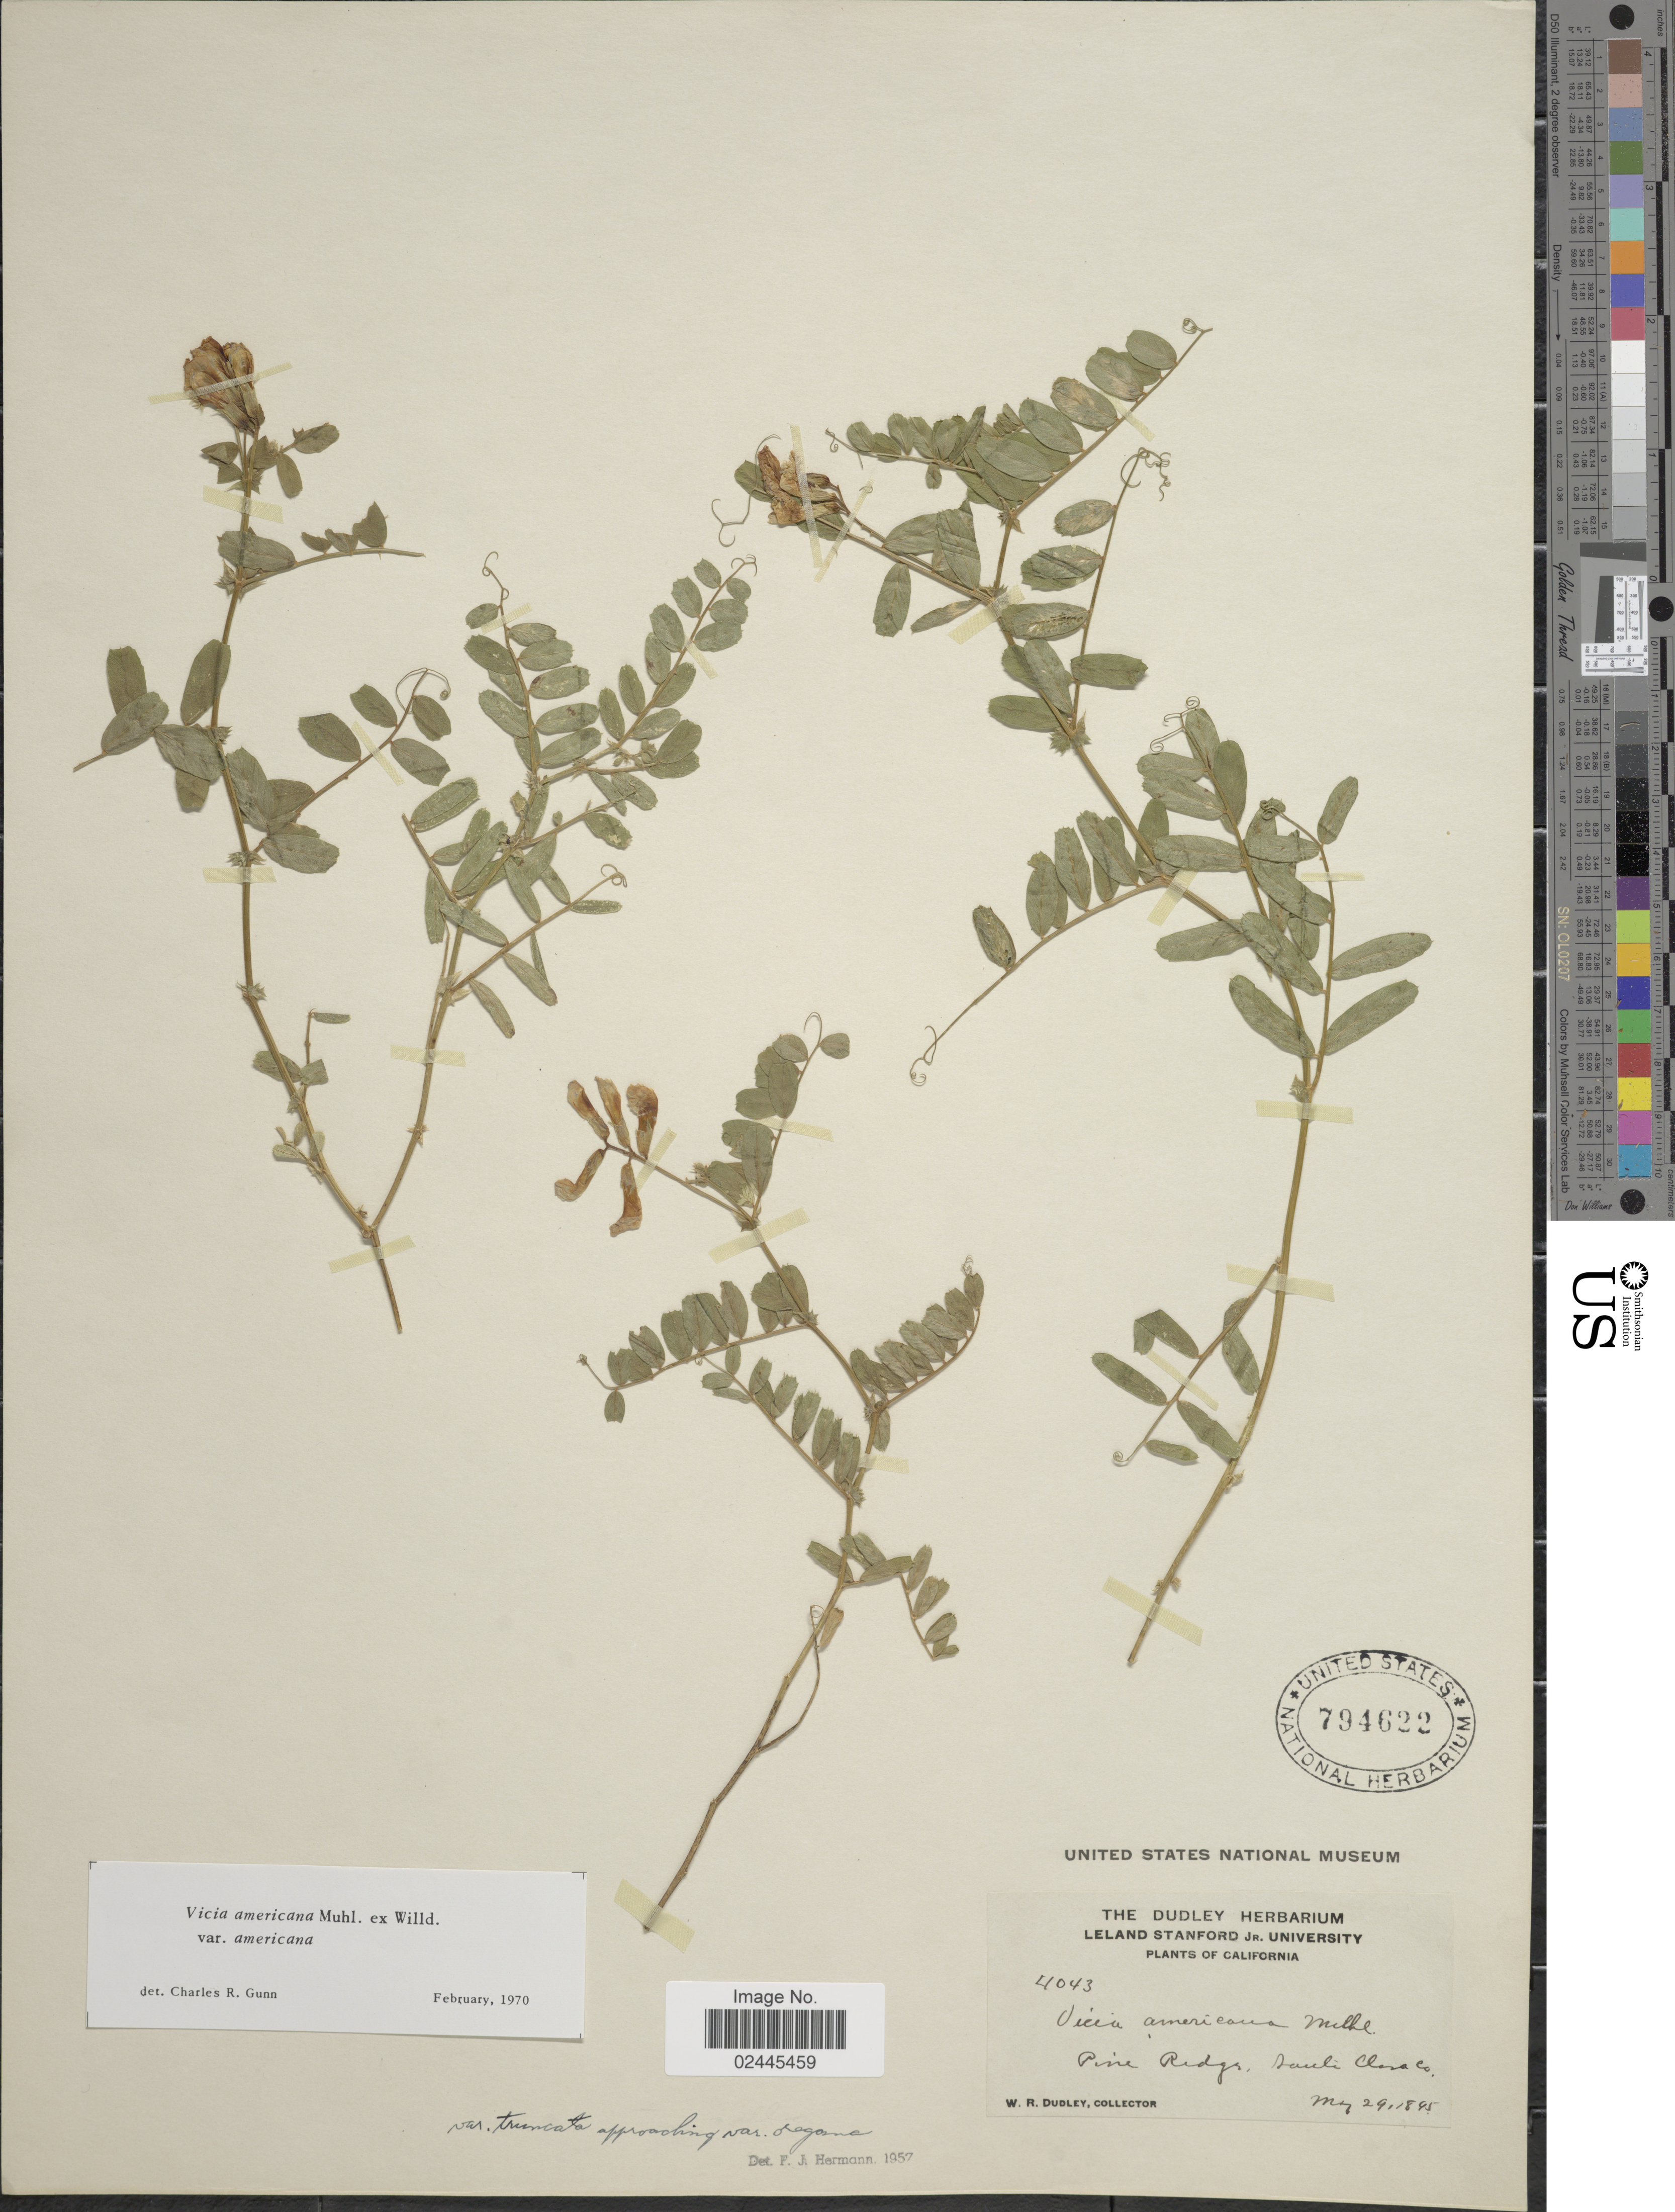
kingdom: Plantae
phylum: Tracheophyta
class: Magnoliopsida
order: Fabales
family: Fabaceae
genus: Vicia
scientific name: Vicia americana var. americana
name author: Muhl. ex Willd.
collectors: W. Dudley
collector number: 4043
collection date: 1895-05-29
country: United States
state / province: California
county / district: Santa Clara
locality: Pine Ridge, Santa Clara Co.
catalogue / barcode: US 794622